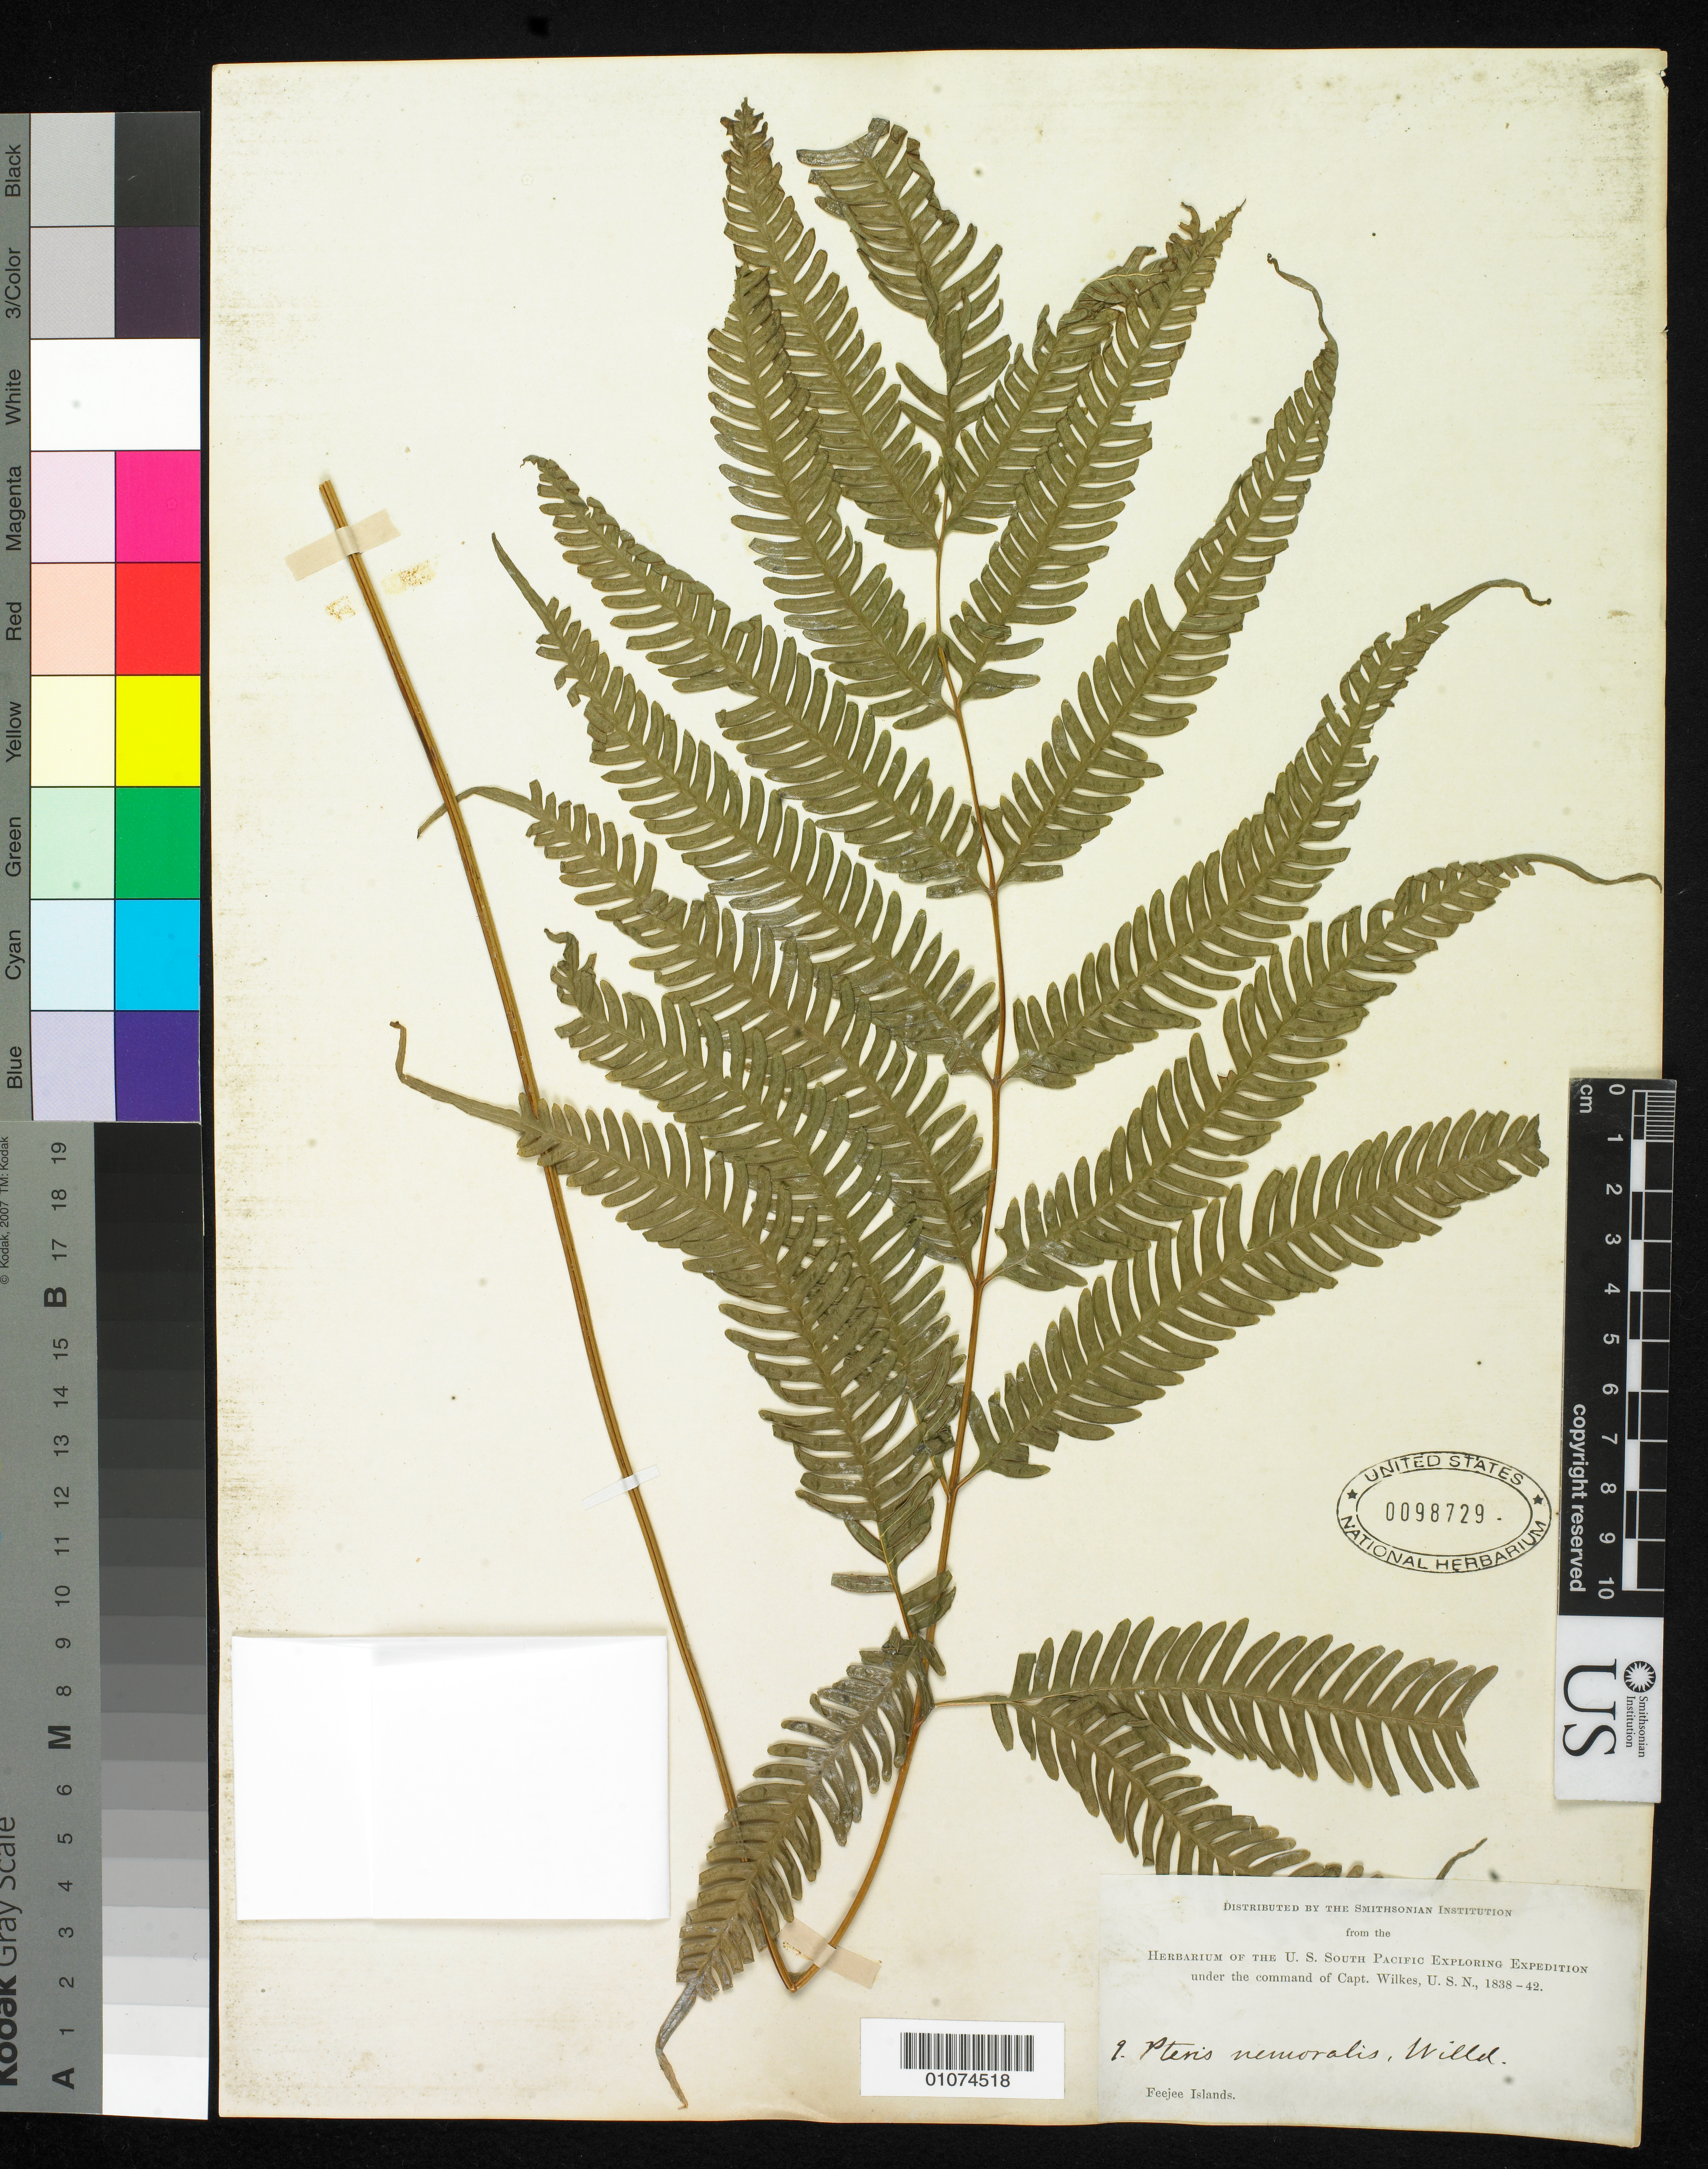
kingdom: Plantae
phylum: Tracheophyta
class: Polypodiopsida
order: Polypodiales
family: Pteridaceae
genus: Pteris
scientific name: Pteris pacifica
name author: Hieron.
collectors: Wilkes Explor. Exped.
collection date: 1838/1842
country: Fiji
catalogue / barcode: US 98729